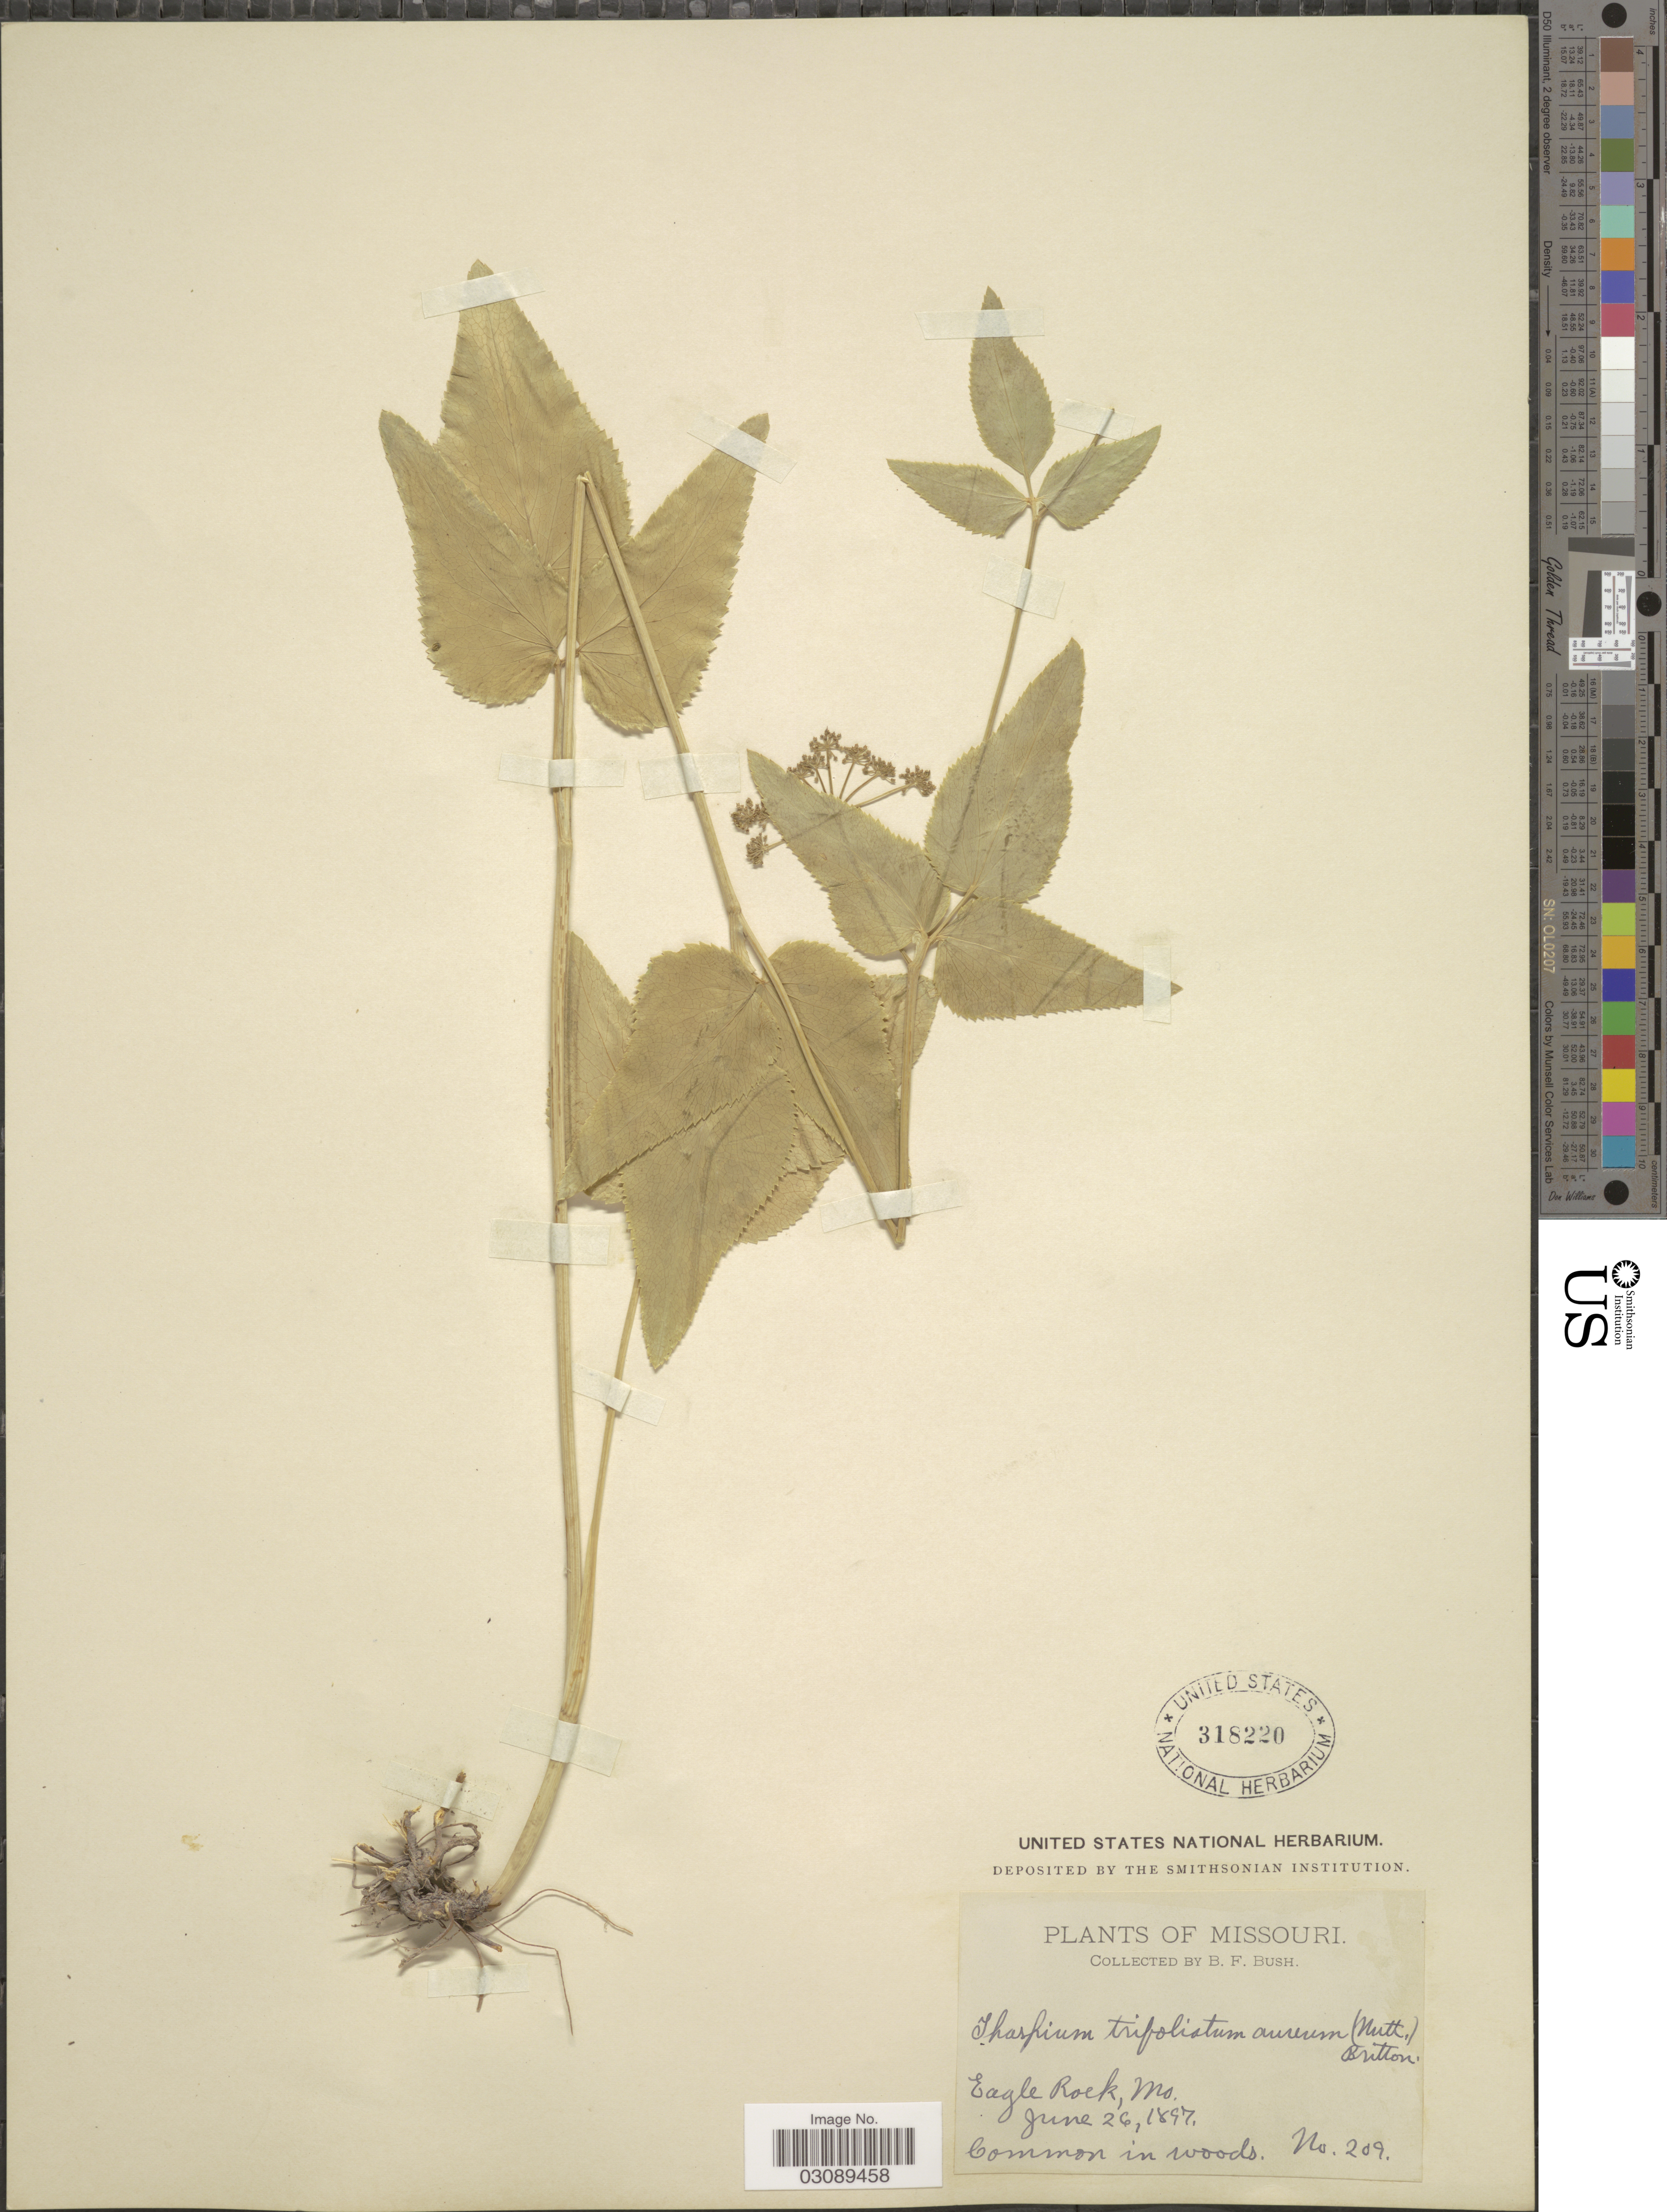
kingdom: Plantae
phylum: Tracheophyta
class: Magnoliopsida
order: Apiales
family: Apiaceae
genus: Thaspium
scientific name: Thaspium aureum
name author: (L.) Nutt.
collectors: B. F. Bush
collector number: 209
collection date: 1897-06-26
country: United States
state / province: Missouri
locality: Eagle Rock.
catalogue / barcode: US 318220